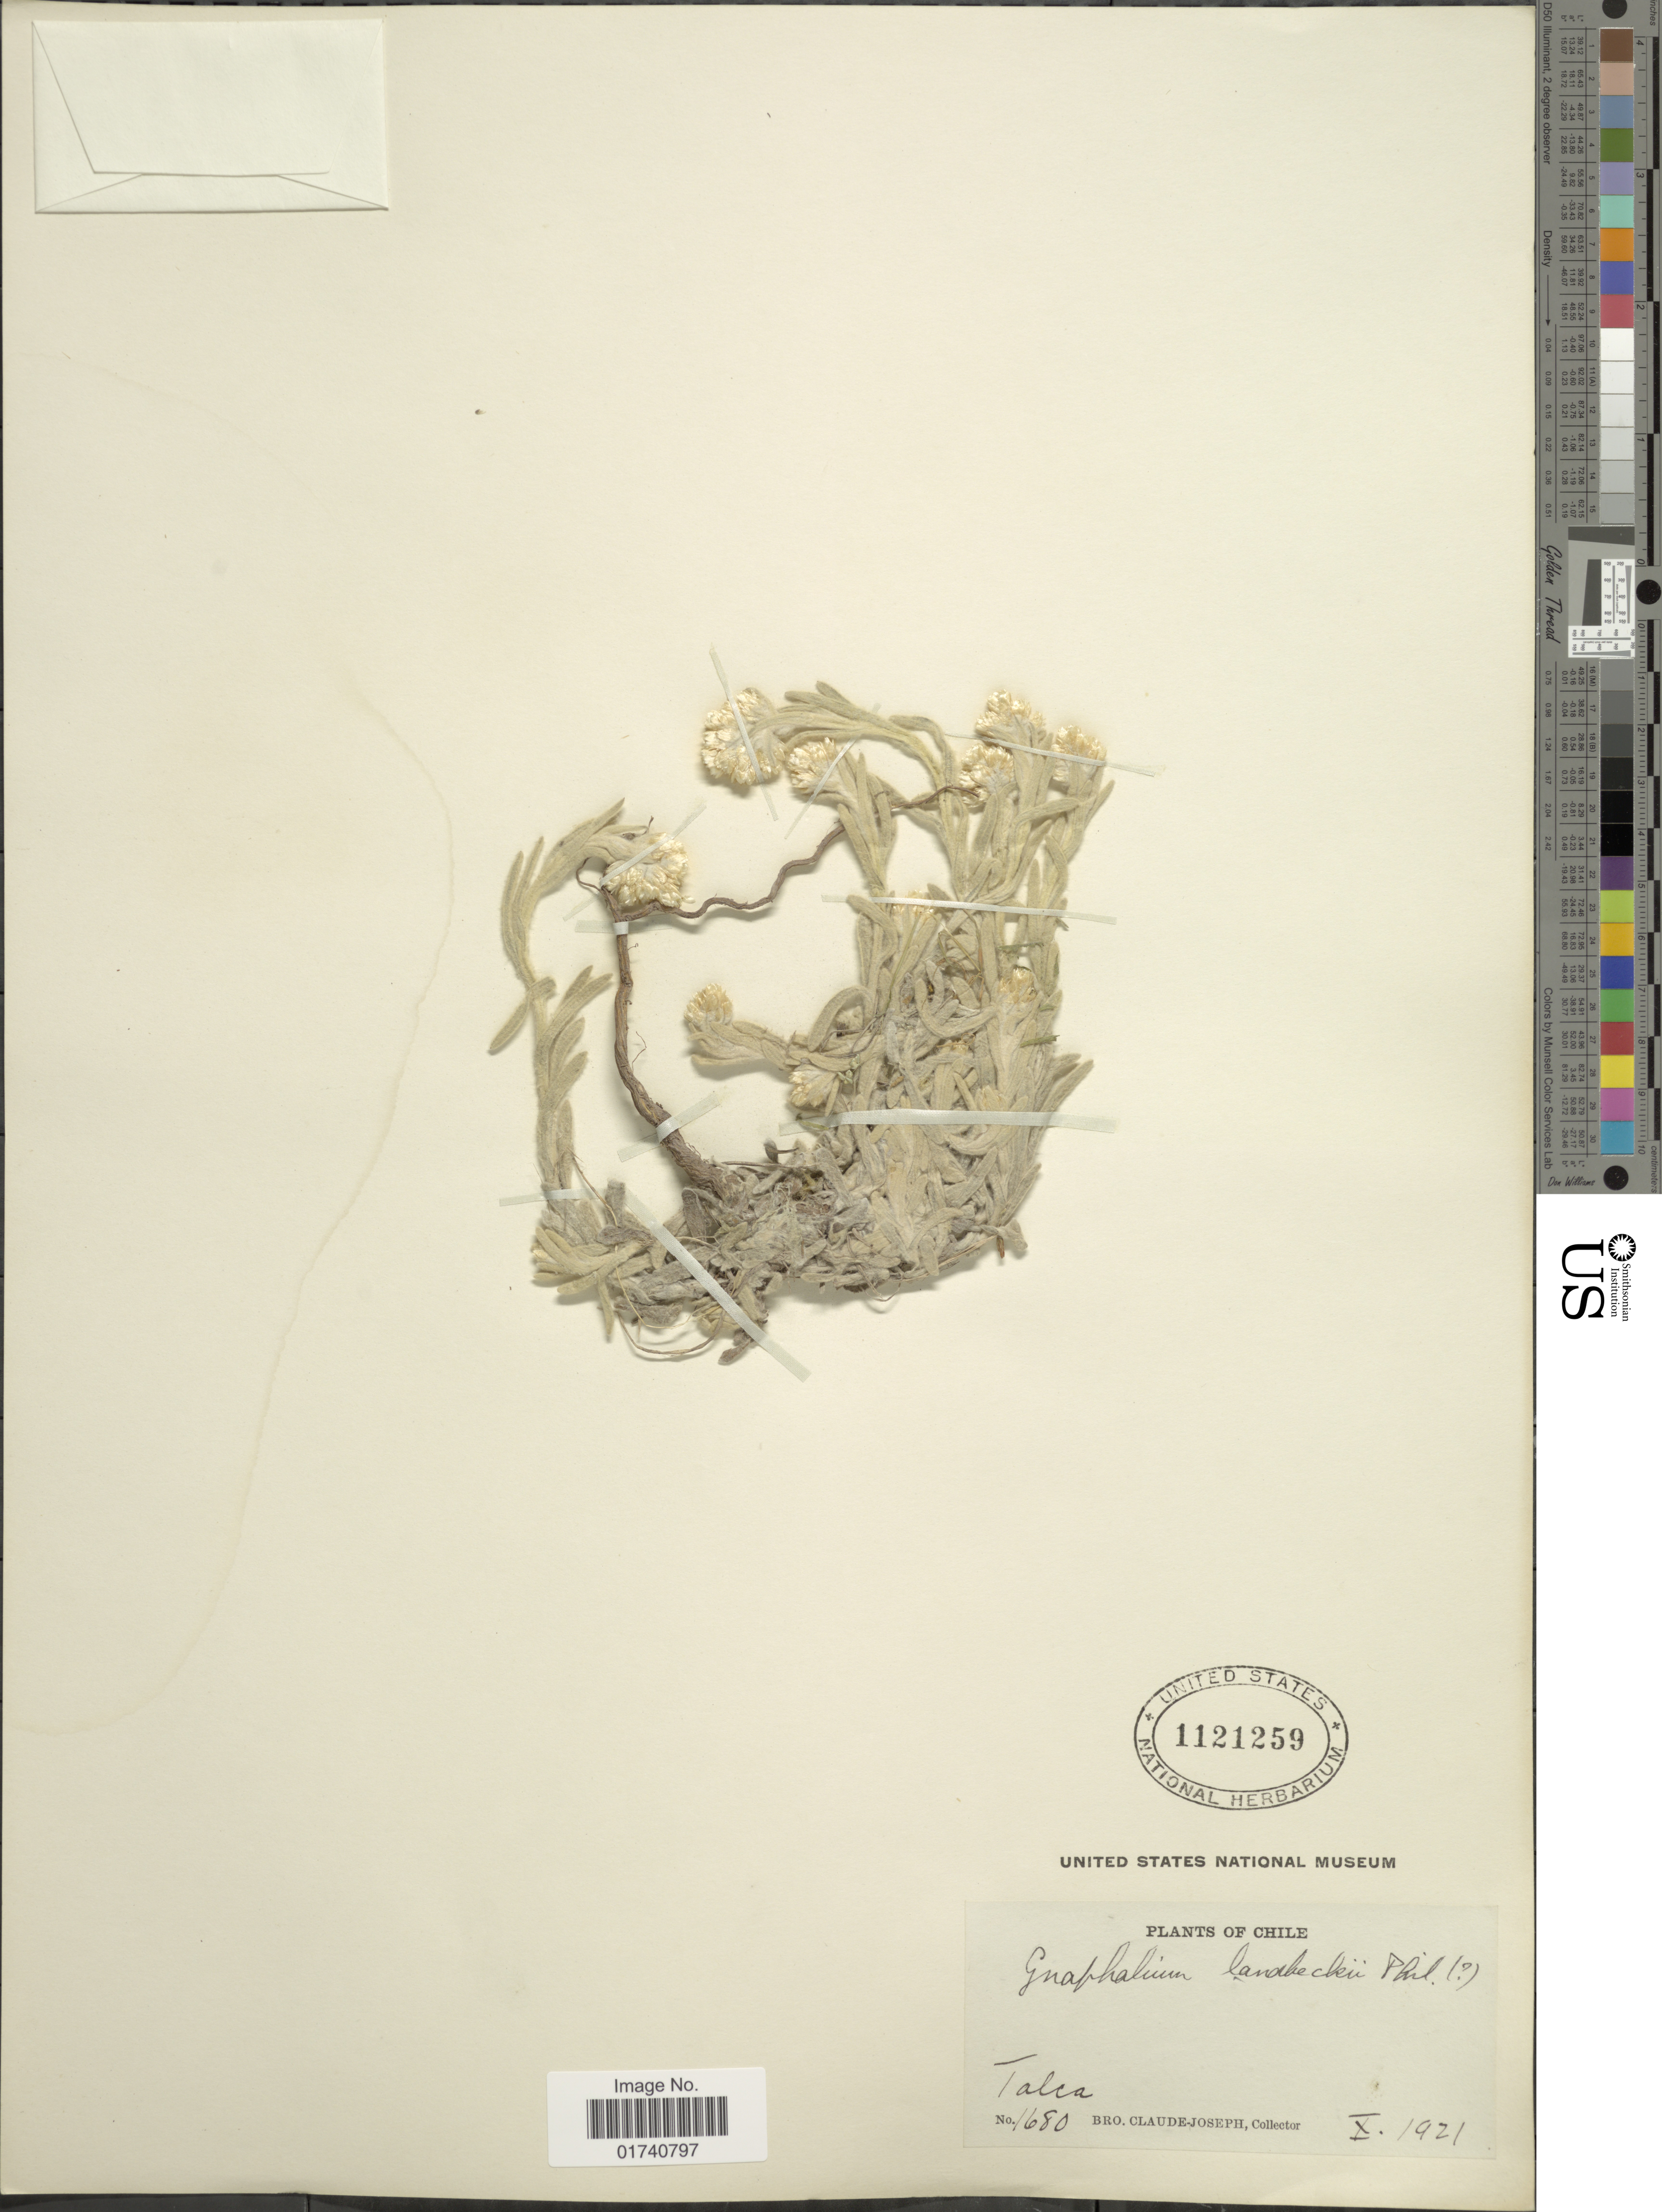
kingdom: Plantae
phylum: Tracheophyta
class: Magnoliopsida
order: Asterales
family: Asteraceae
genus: Pseudognaphalium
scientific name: Pseudognaphalium landbeckii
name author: (Phil.) Anderb.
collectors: Bro. Claude-Joseph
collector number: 1680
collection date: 1921-10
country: Chile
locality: Talca.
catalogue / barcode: US 1121259